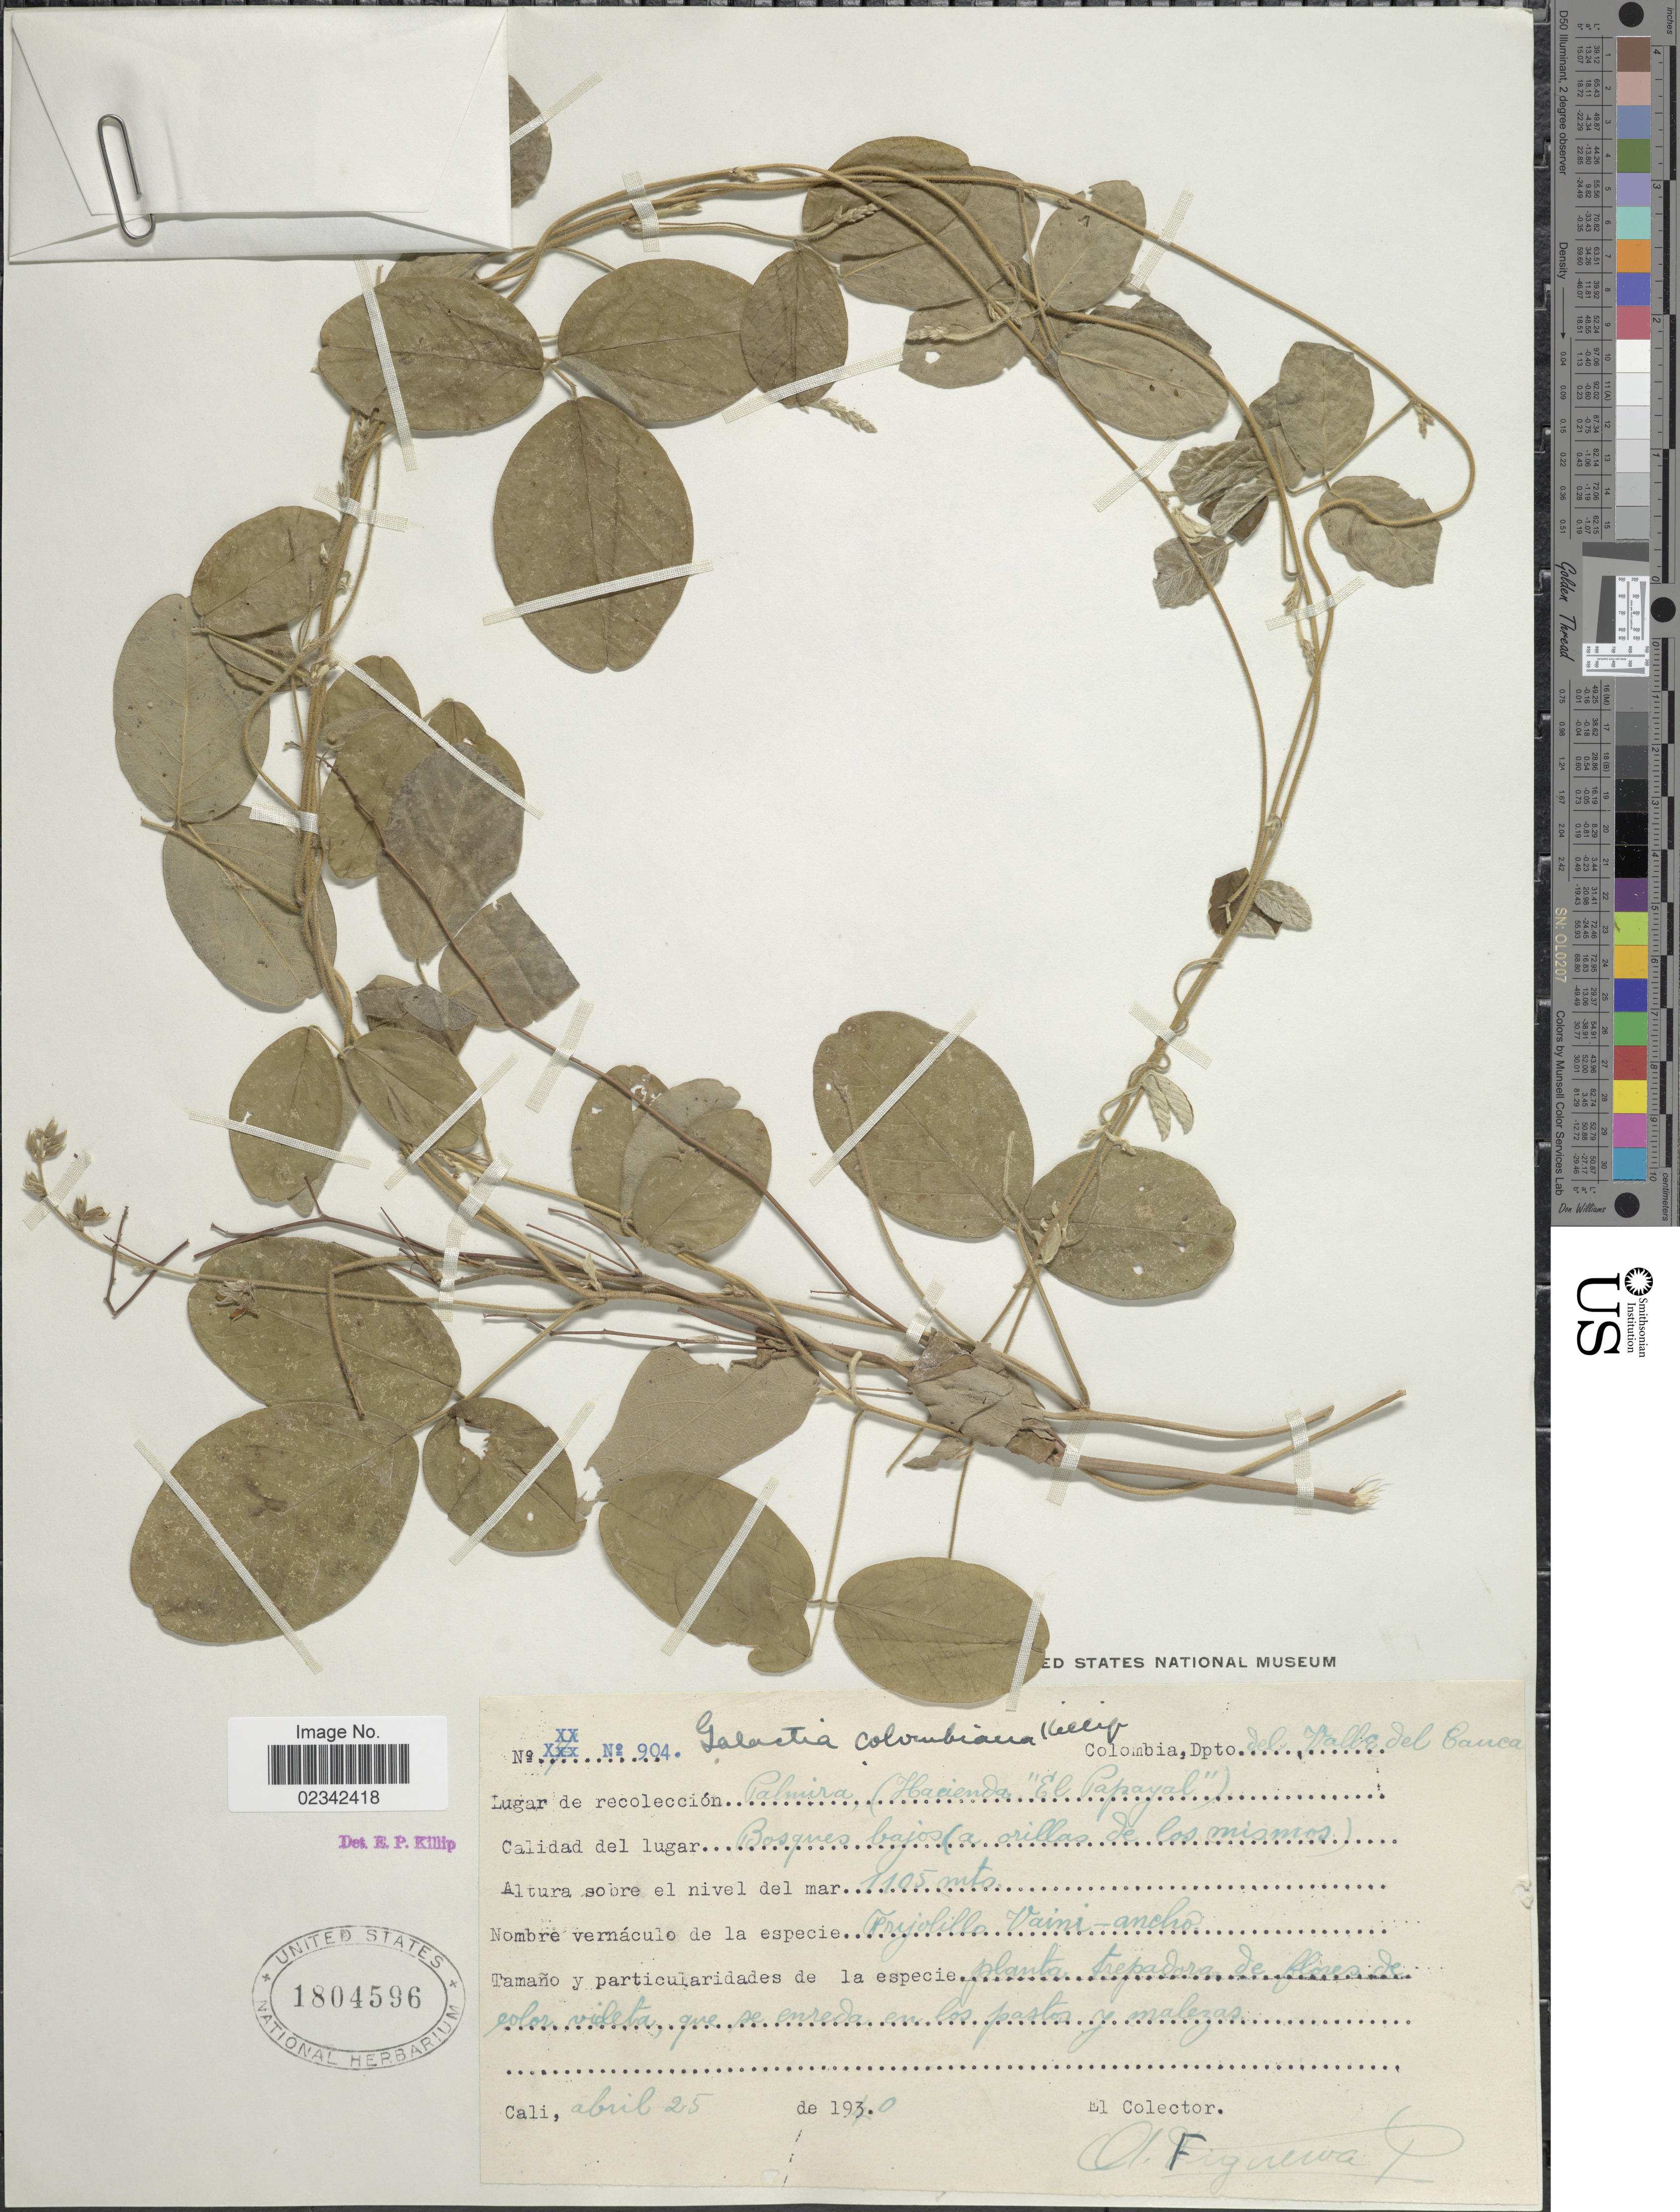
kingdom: Plantae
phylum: Tracheophyta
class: Magnoliopsida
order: Fabales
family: Fabaceae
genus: Galactia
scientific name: Galactia striata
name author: (Jacq.) Urb.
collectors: A. Figueroa-Potes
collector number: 904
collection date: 1940-04-25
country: Colombia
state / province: Valle del Cauca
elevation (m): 1105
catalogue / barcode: US 1804596